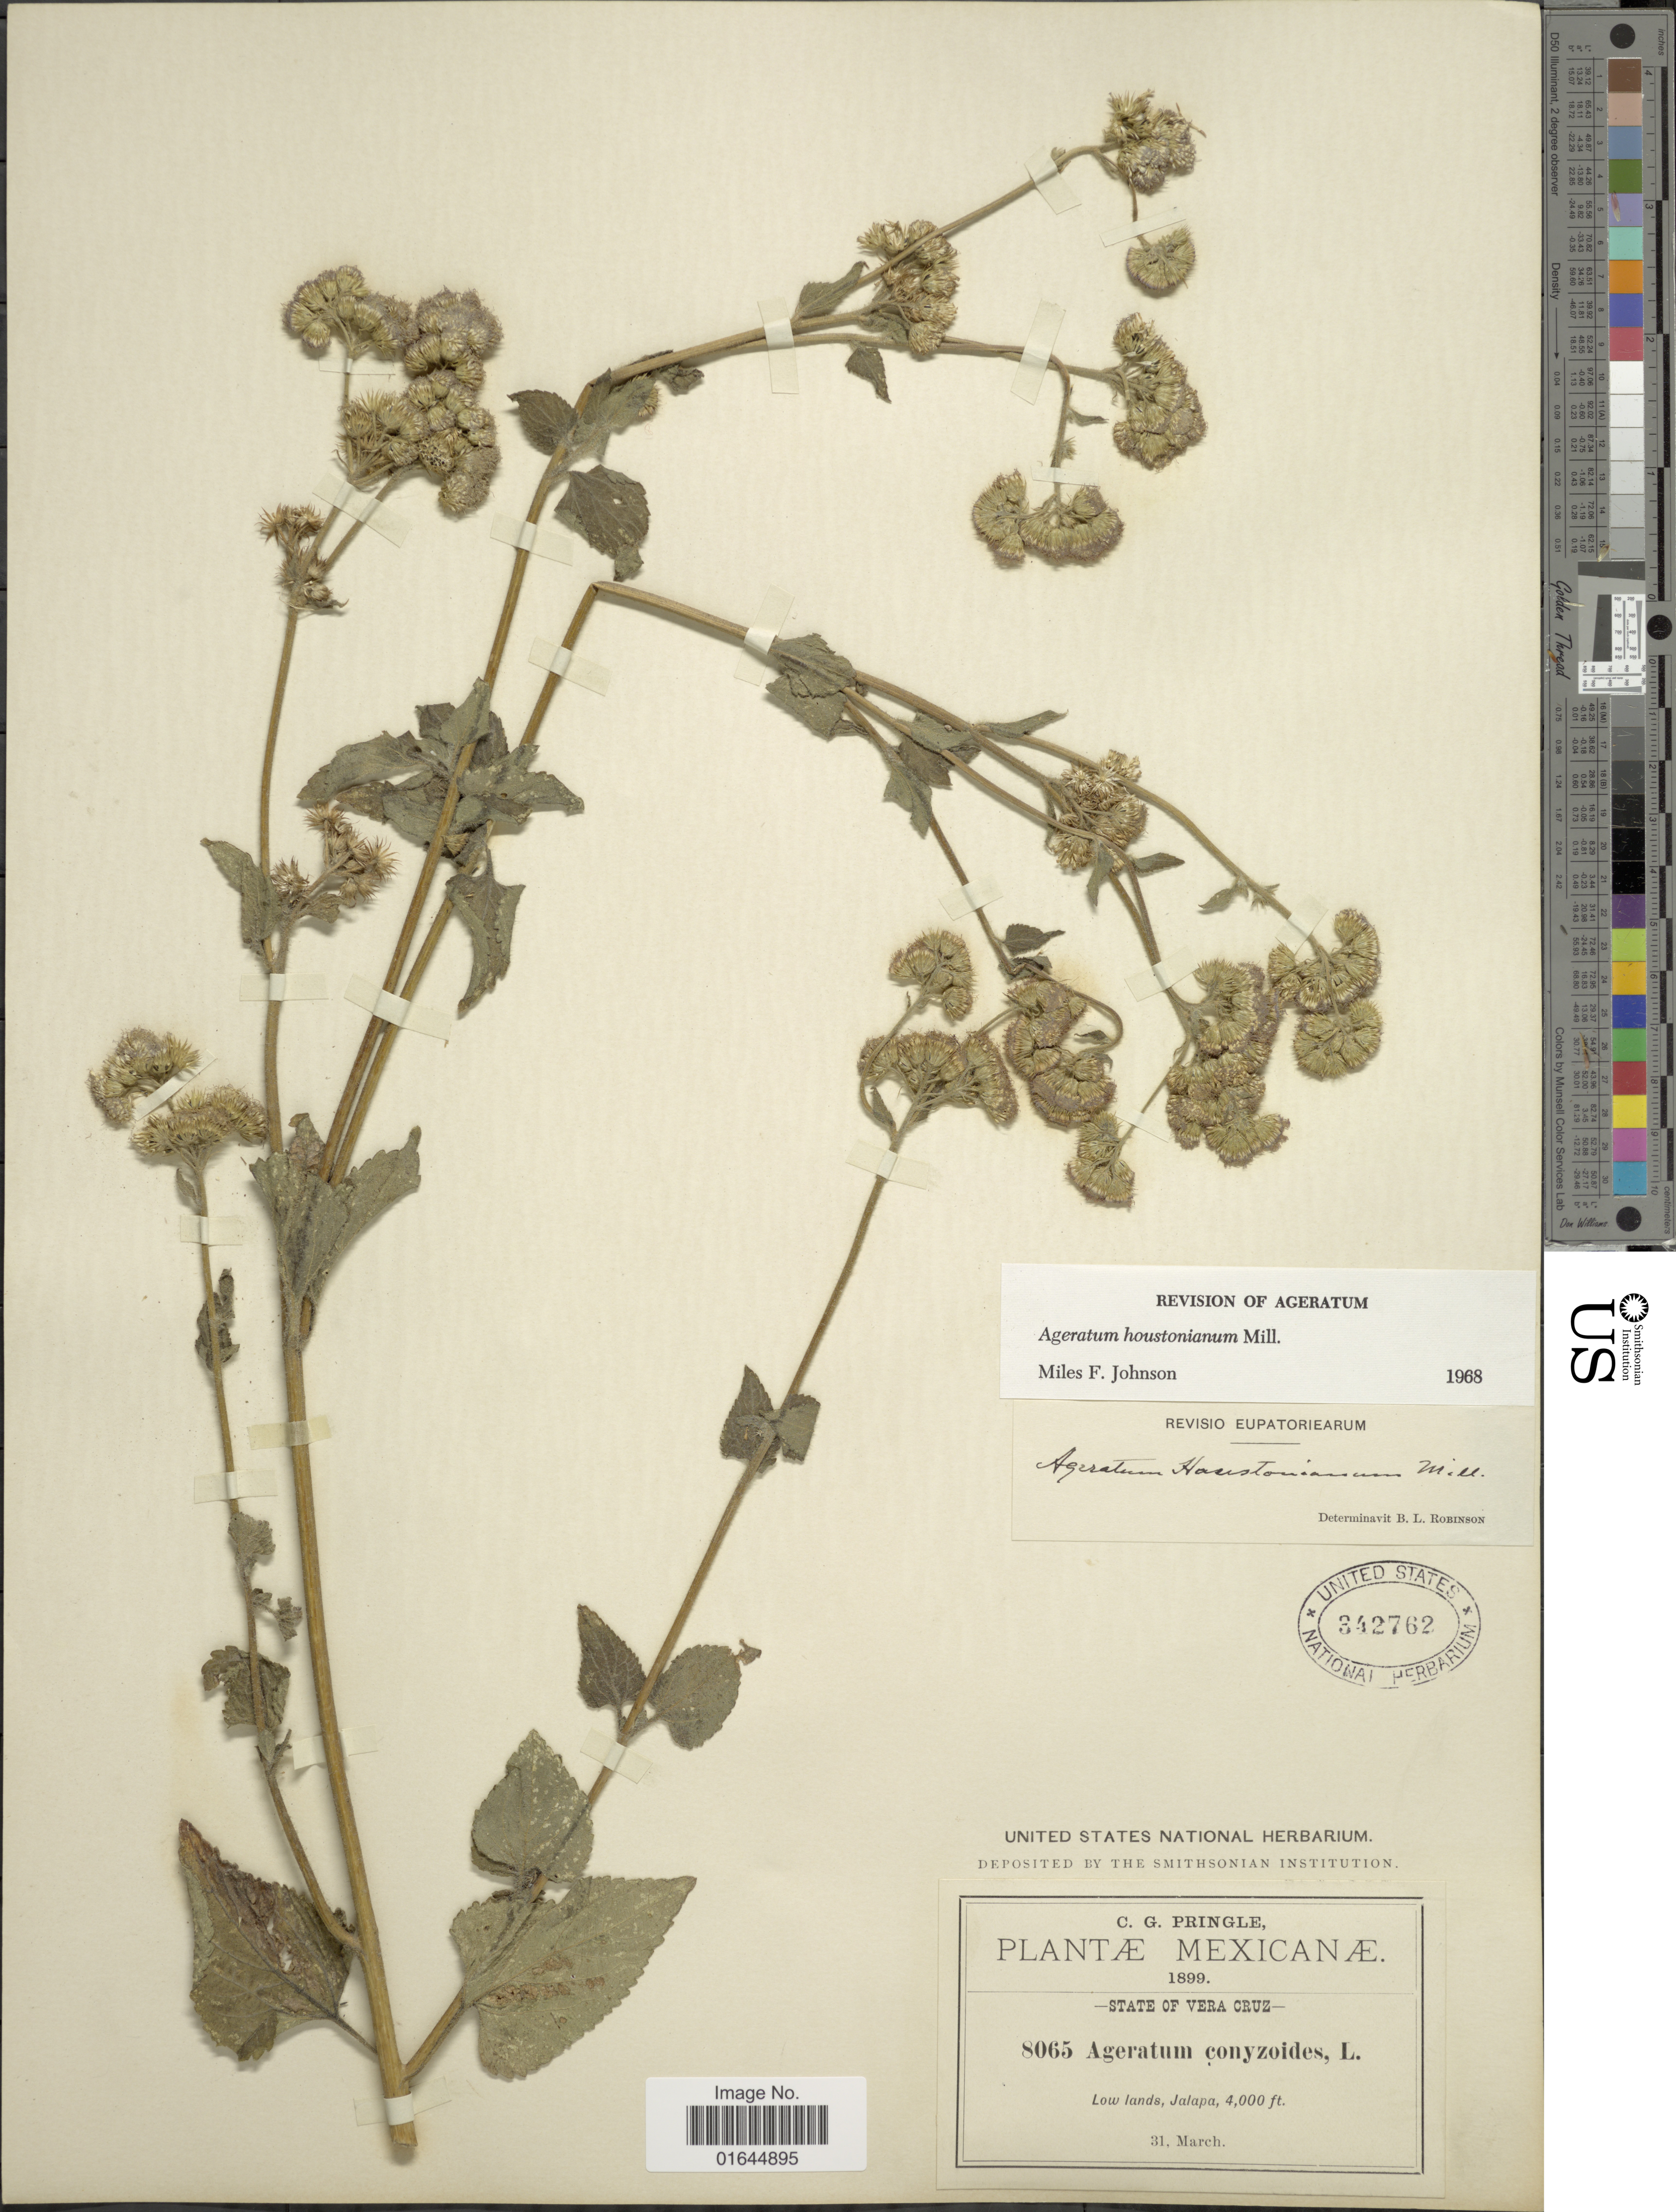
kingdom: Plantae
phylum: Tracheophyta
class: Magnoliopsida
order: Asterales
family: Asteraceae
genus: Ageratum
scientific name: Ageratum houstonianum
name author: Mill.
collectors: C. G. Pringle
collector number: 8065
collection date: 1899-03-31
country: Mexico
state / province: Veracruz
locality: Low lands, Jalapa. State of Veracruz.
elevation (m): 1219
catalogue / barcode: US 342762